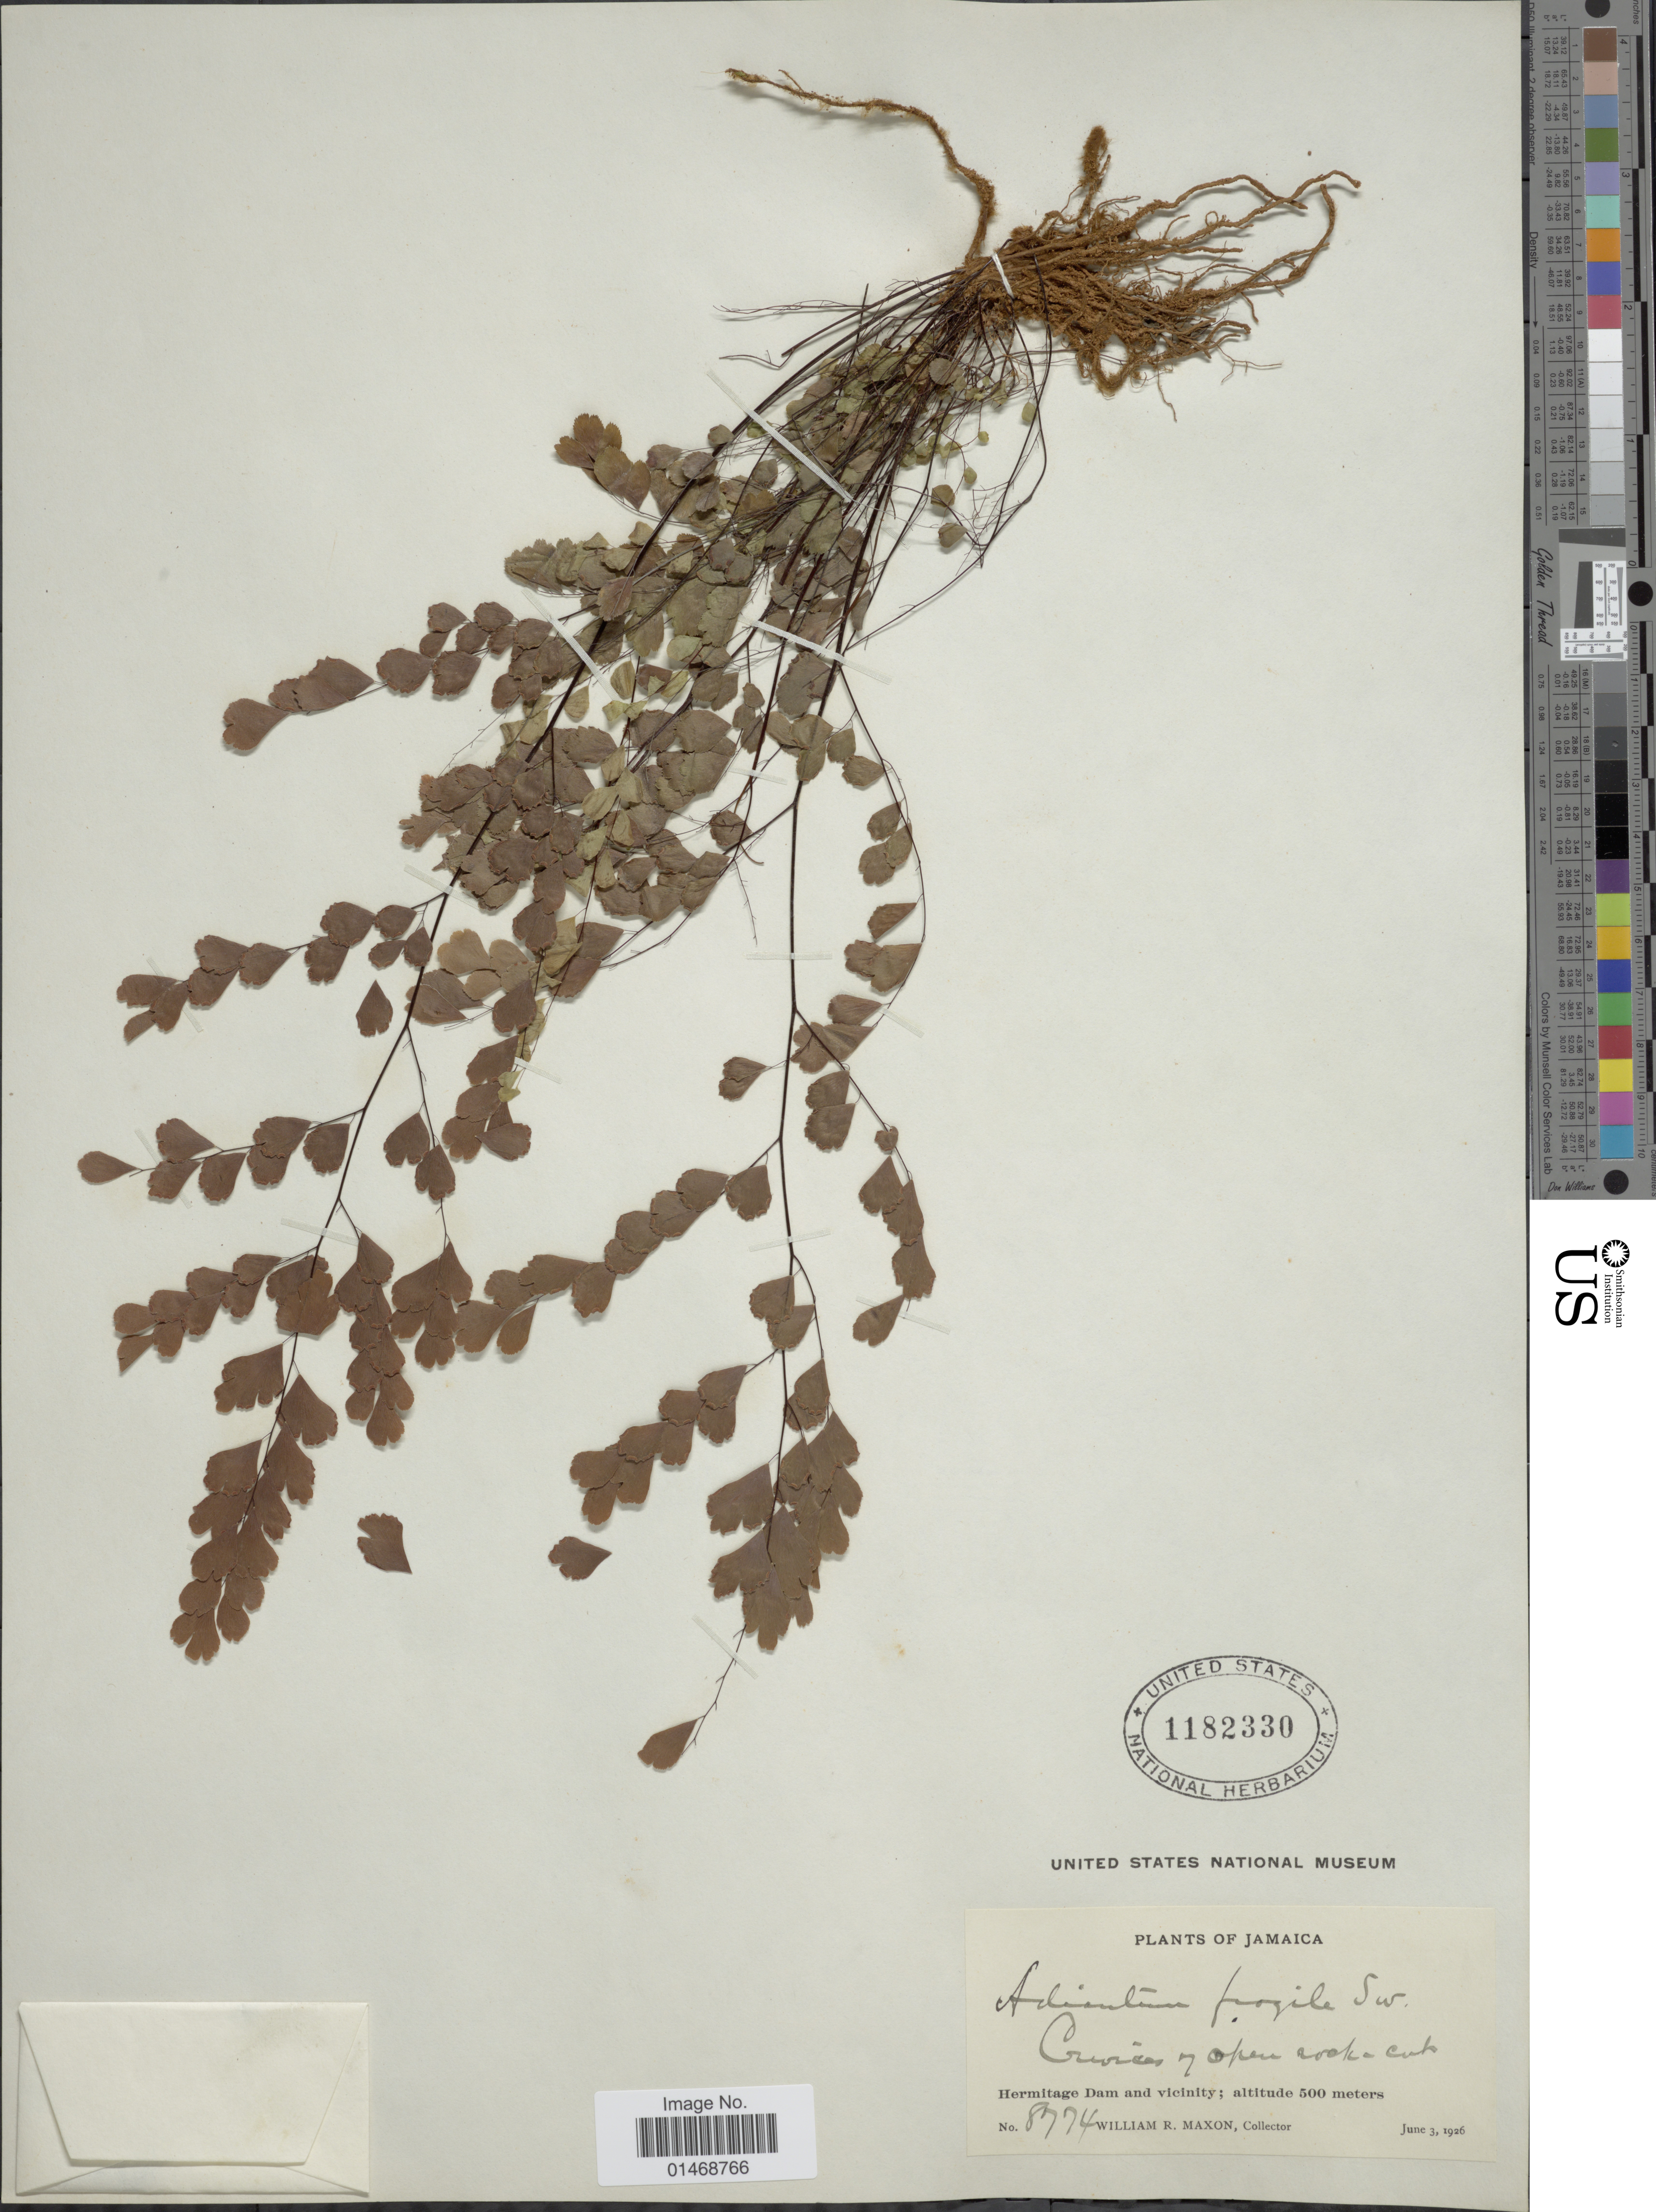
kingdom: Plantae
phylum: Tracheophyta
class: Polypodiopsida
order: Polypodiales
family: Pteridaceae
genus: Adiantum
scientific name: Adiantum fragile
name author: Sw.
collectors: W. R. Maxon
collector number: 8774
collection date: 1926-06-03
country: Jamaica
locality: Hermitage Dam and vicinity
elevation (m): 500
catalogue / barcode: US 1182330